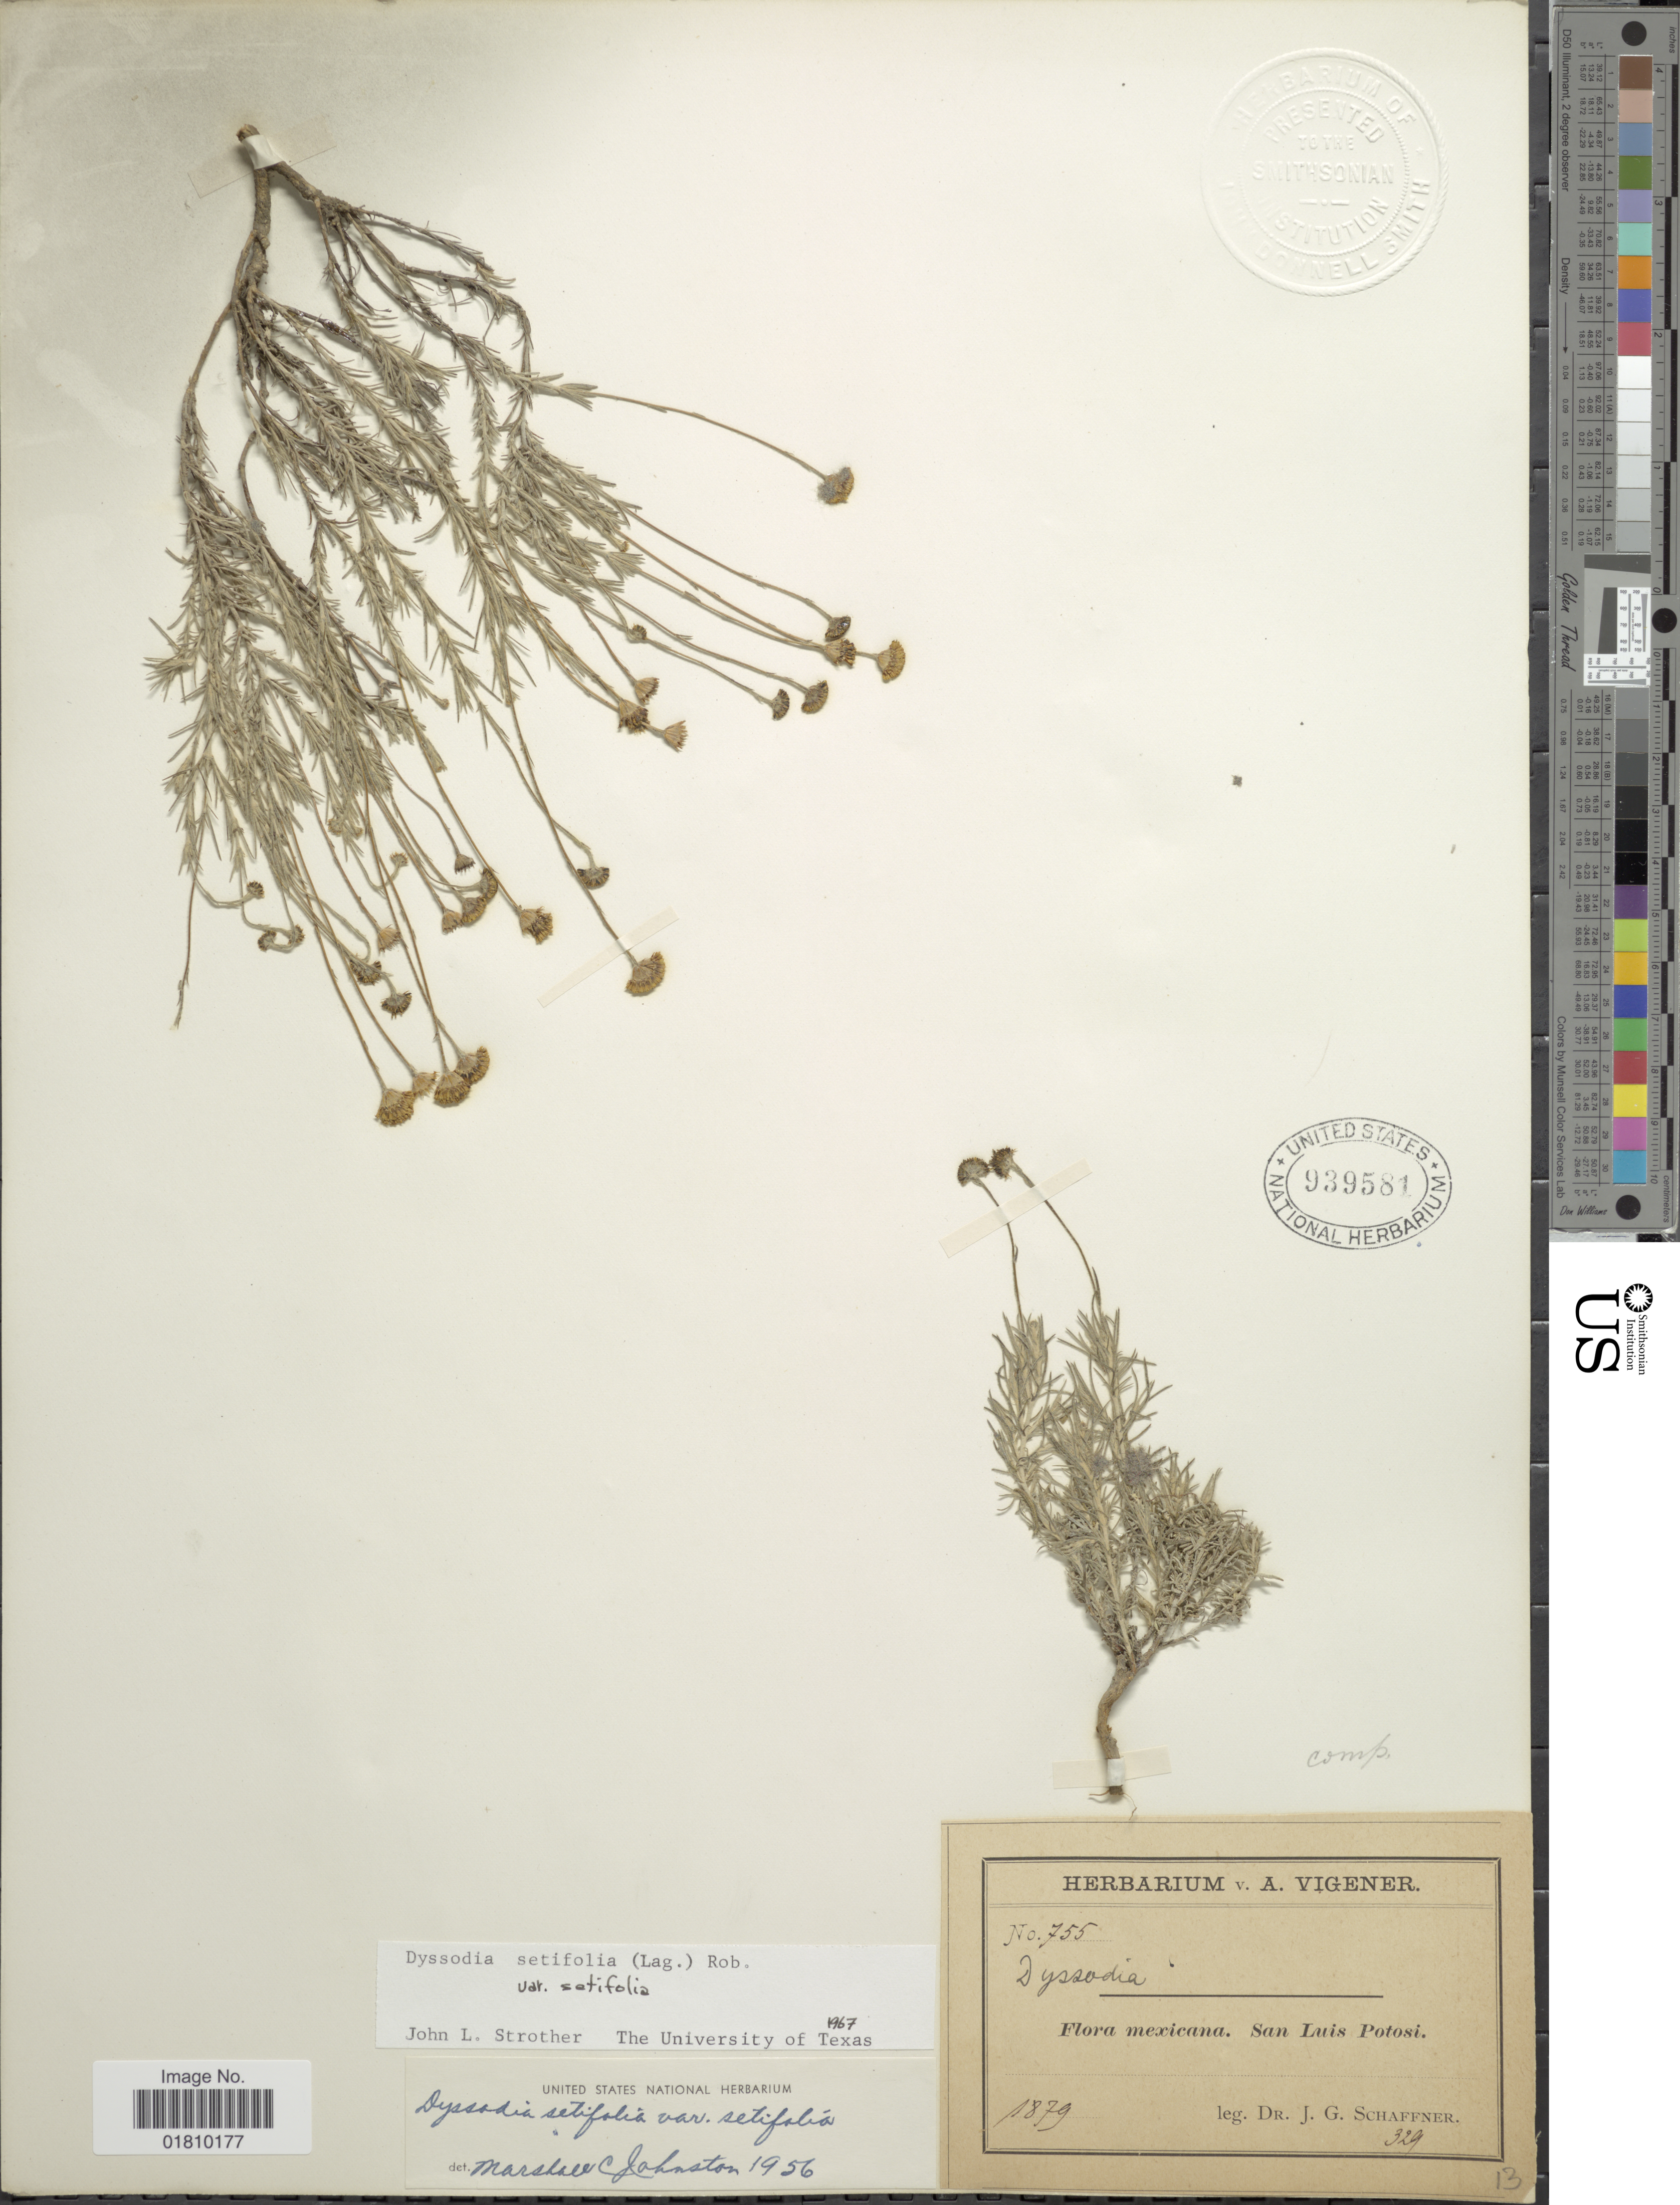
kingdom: Plantae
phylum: Tracheophyta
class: Magnoliopsida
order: Asterales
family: Asteraceae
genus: Thymophylla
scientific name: Thymophylla setifolia var. setifolia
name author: Lag.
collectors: J. G. Schaffner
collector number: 755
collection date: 1879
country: Mexico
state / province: San Luis Potosí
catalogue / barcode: US 939581